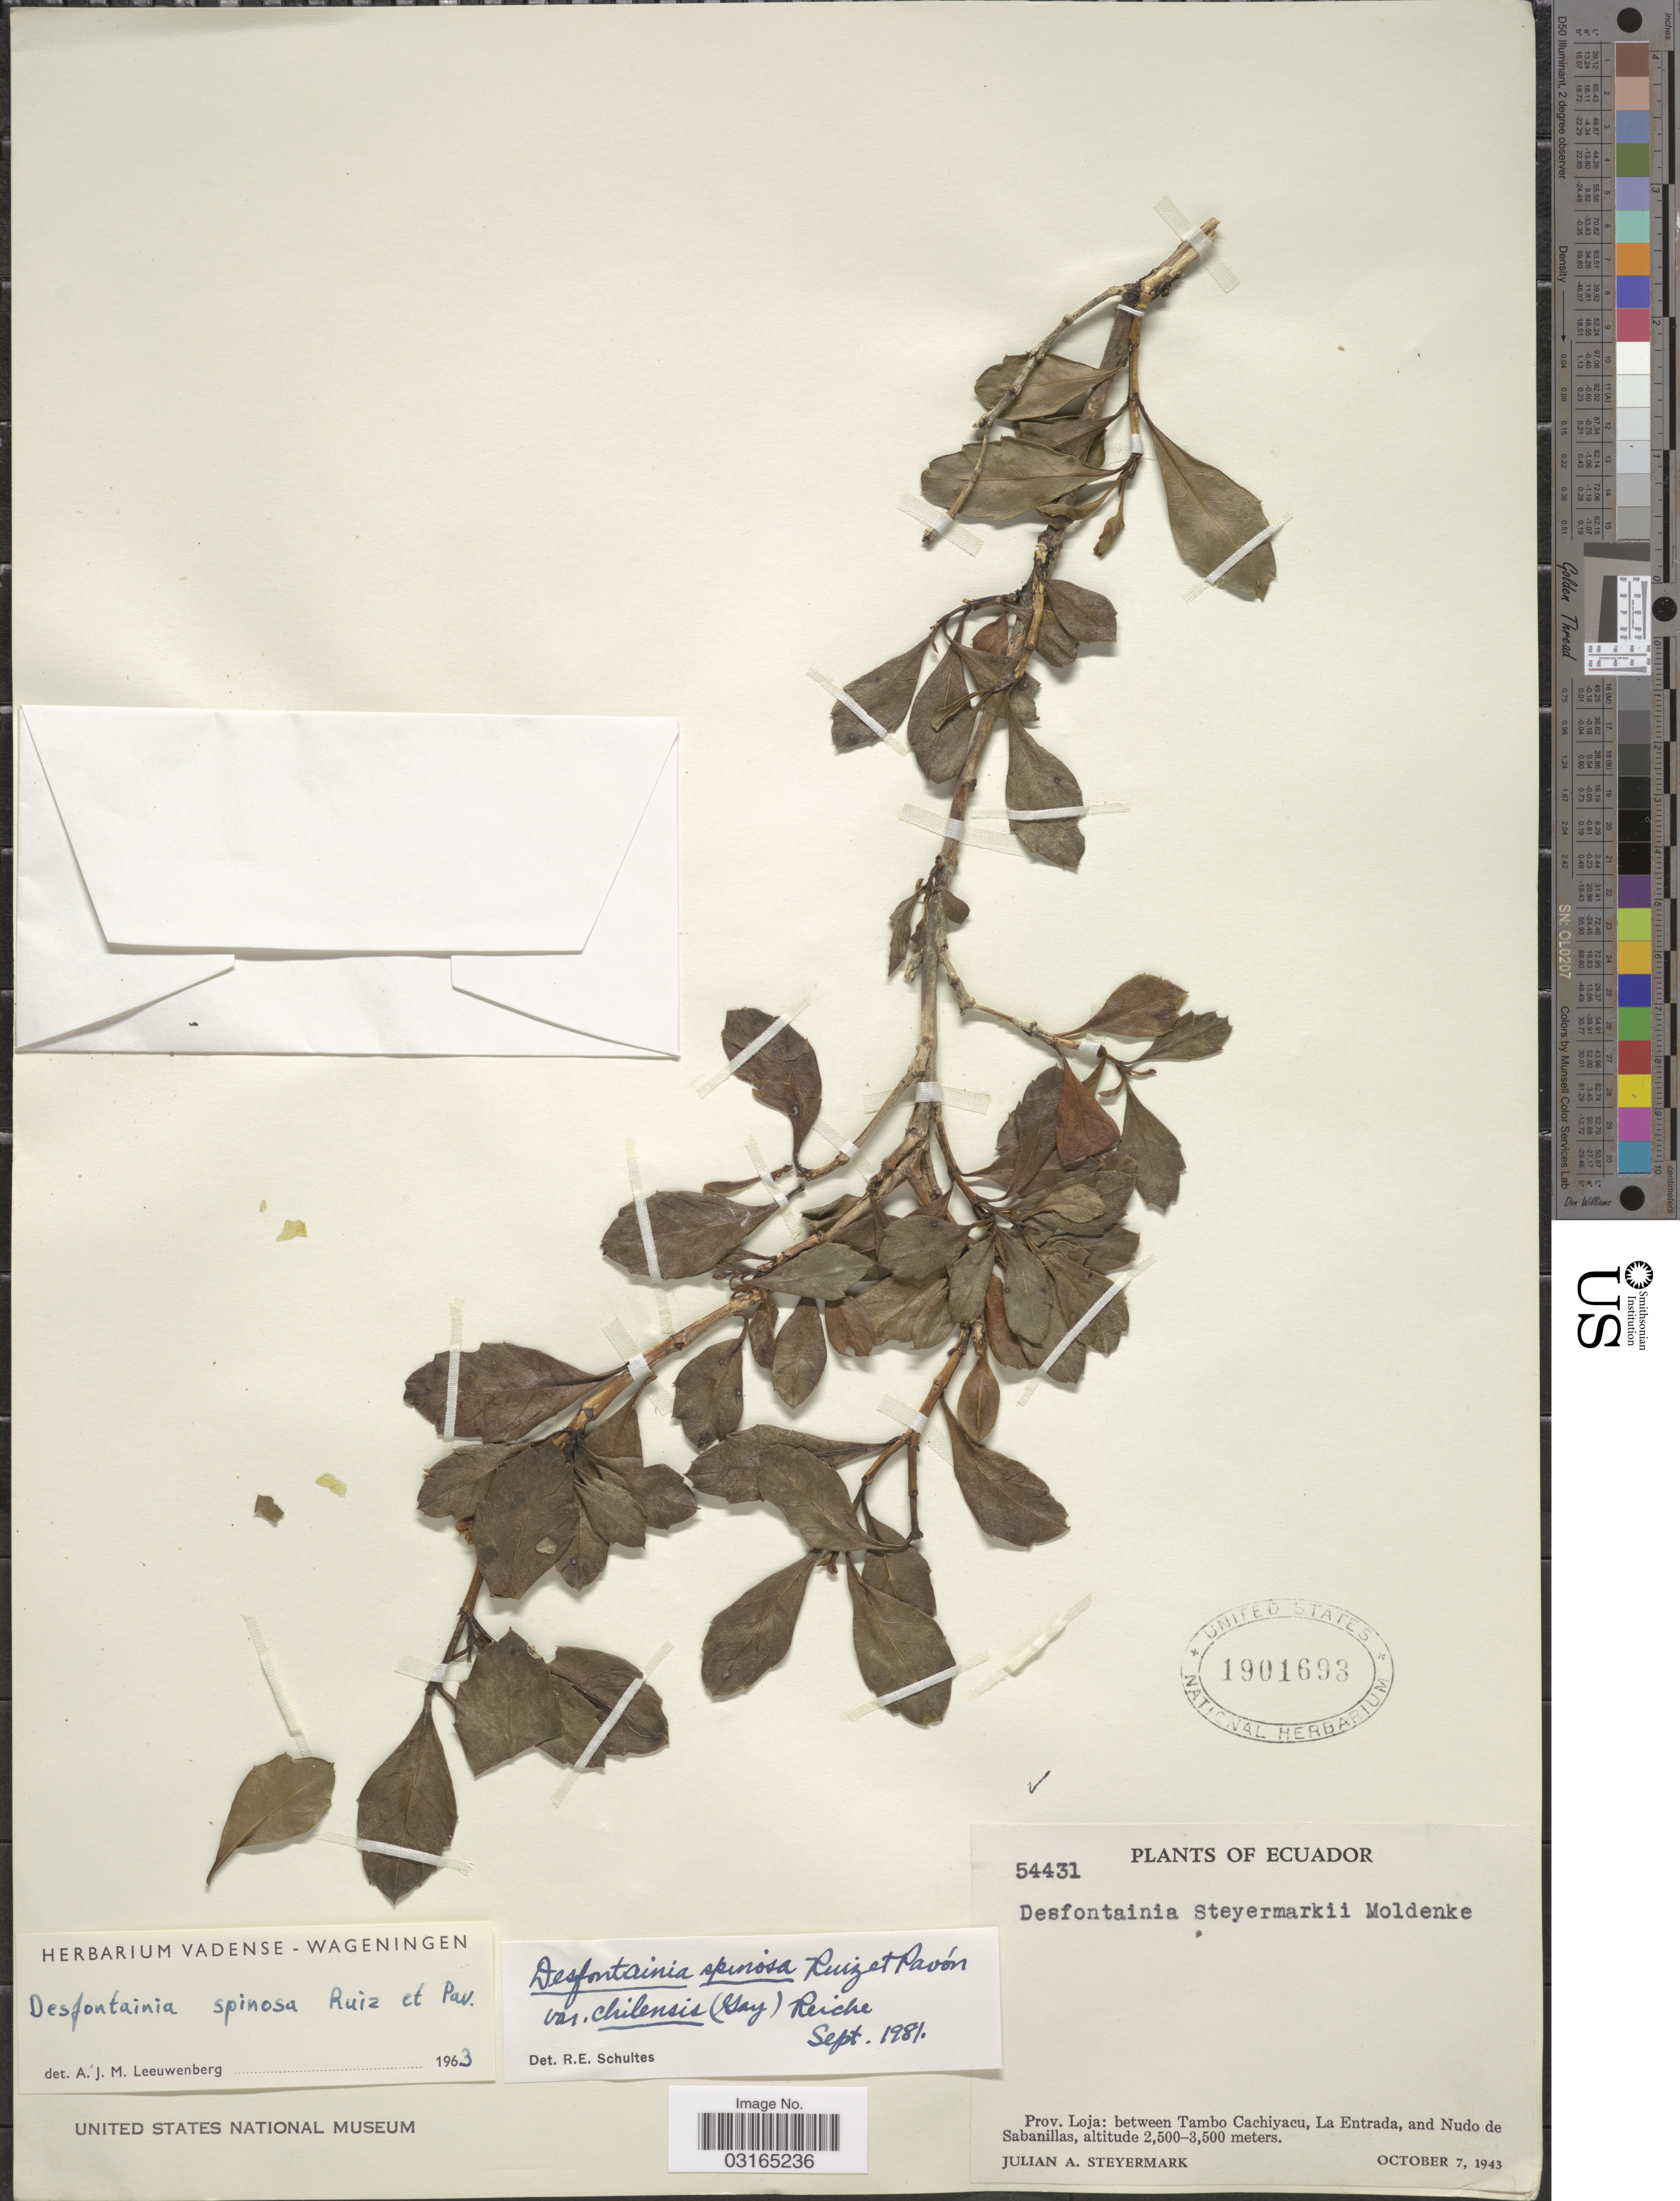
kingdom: Plantae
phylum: Tracheophyta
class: Magnoliopsida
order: Bruniales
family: Columelliaceae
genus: Desfontainia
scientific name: Desfontainia spinosa var. chilensis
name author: (Gay) Reiche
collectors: J. Steyermark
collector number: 54431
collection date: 1943-10-07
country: Ecuador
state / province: Loja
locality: Between Tambo Cachiyacu, La Entrada, and Nudo de Sabanillas.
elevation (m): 2500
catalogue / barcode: US 1901693